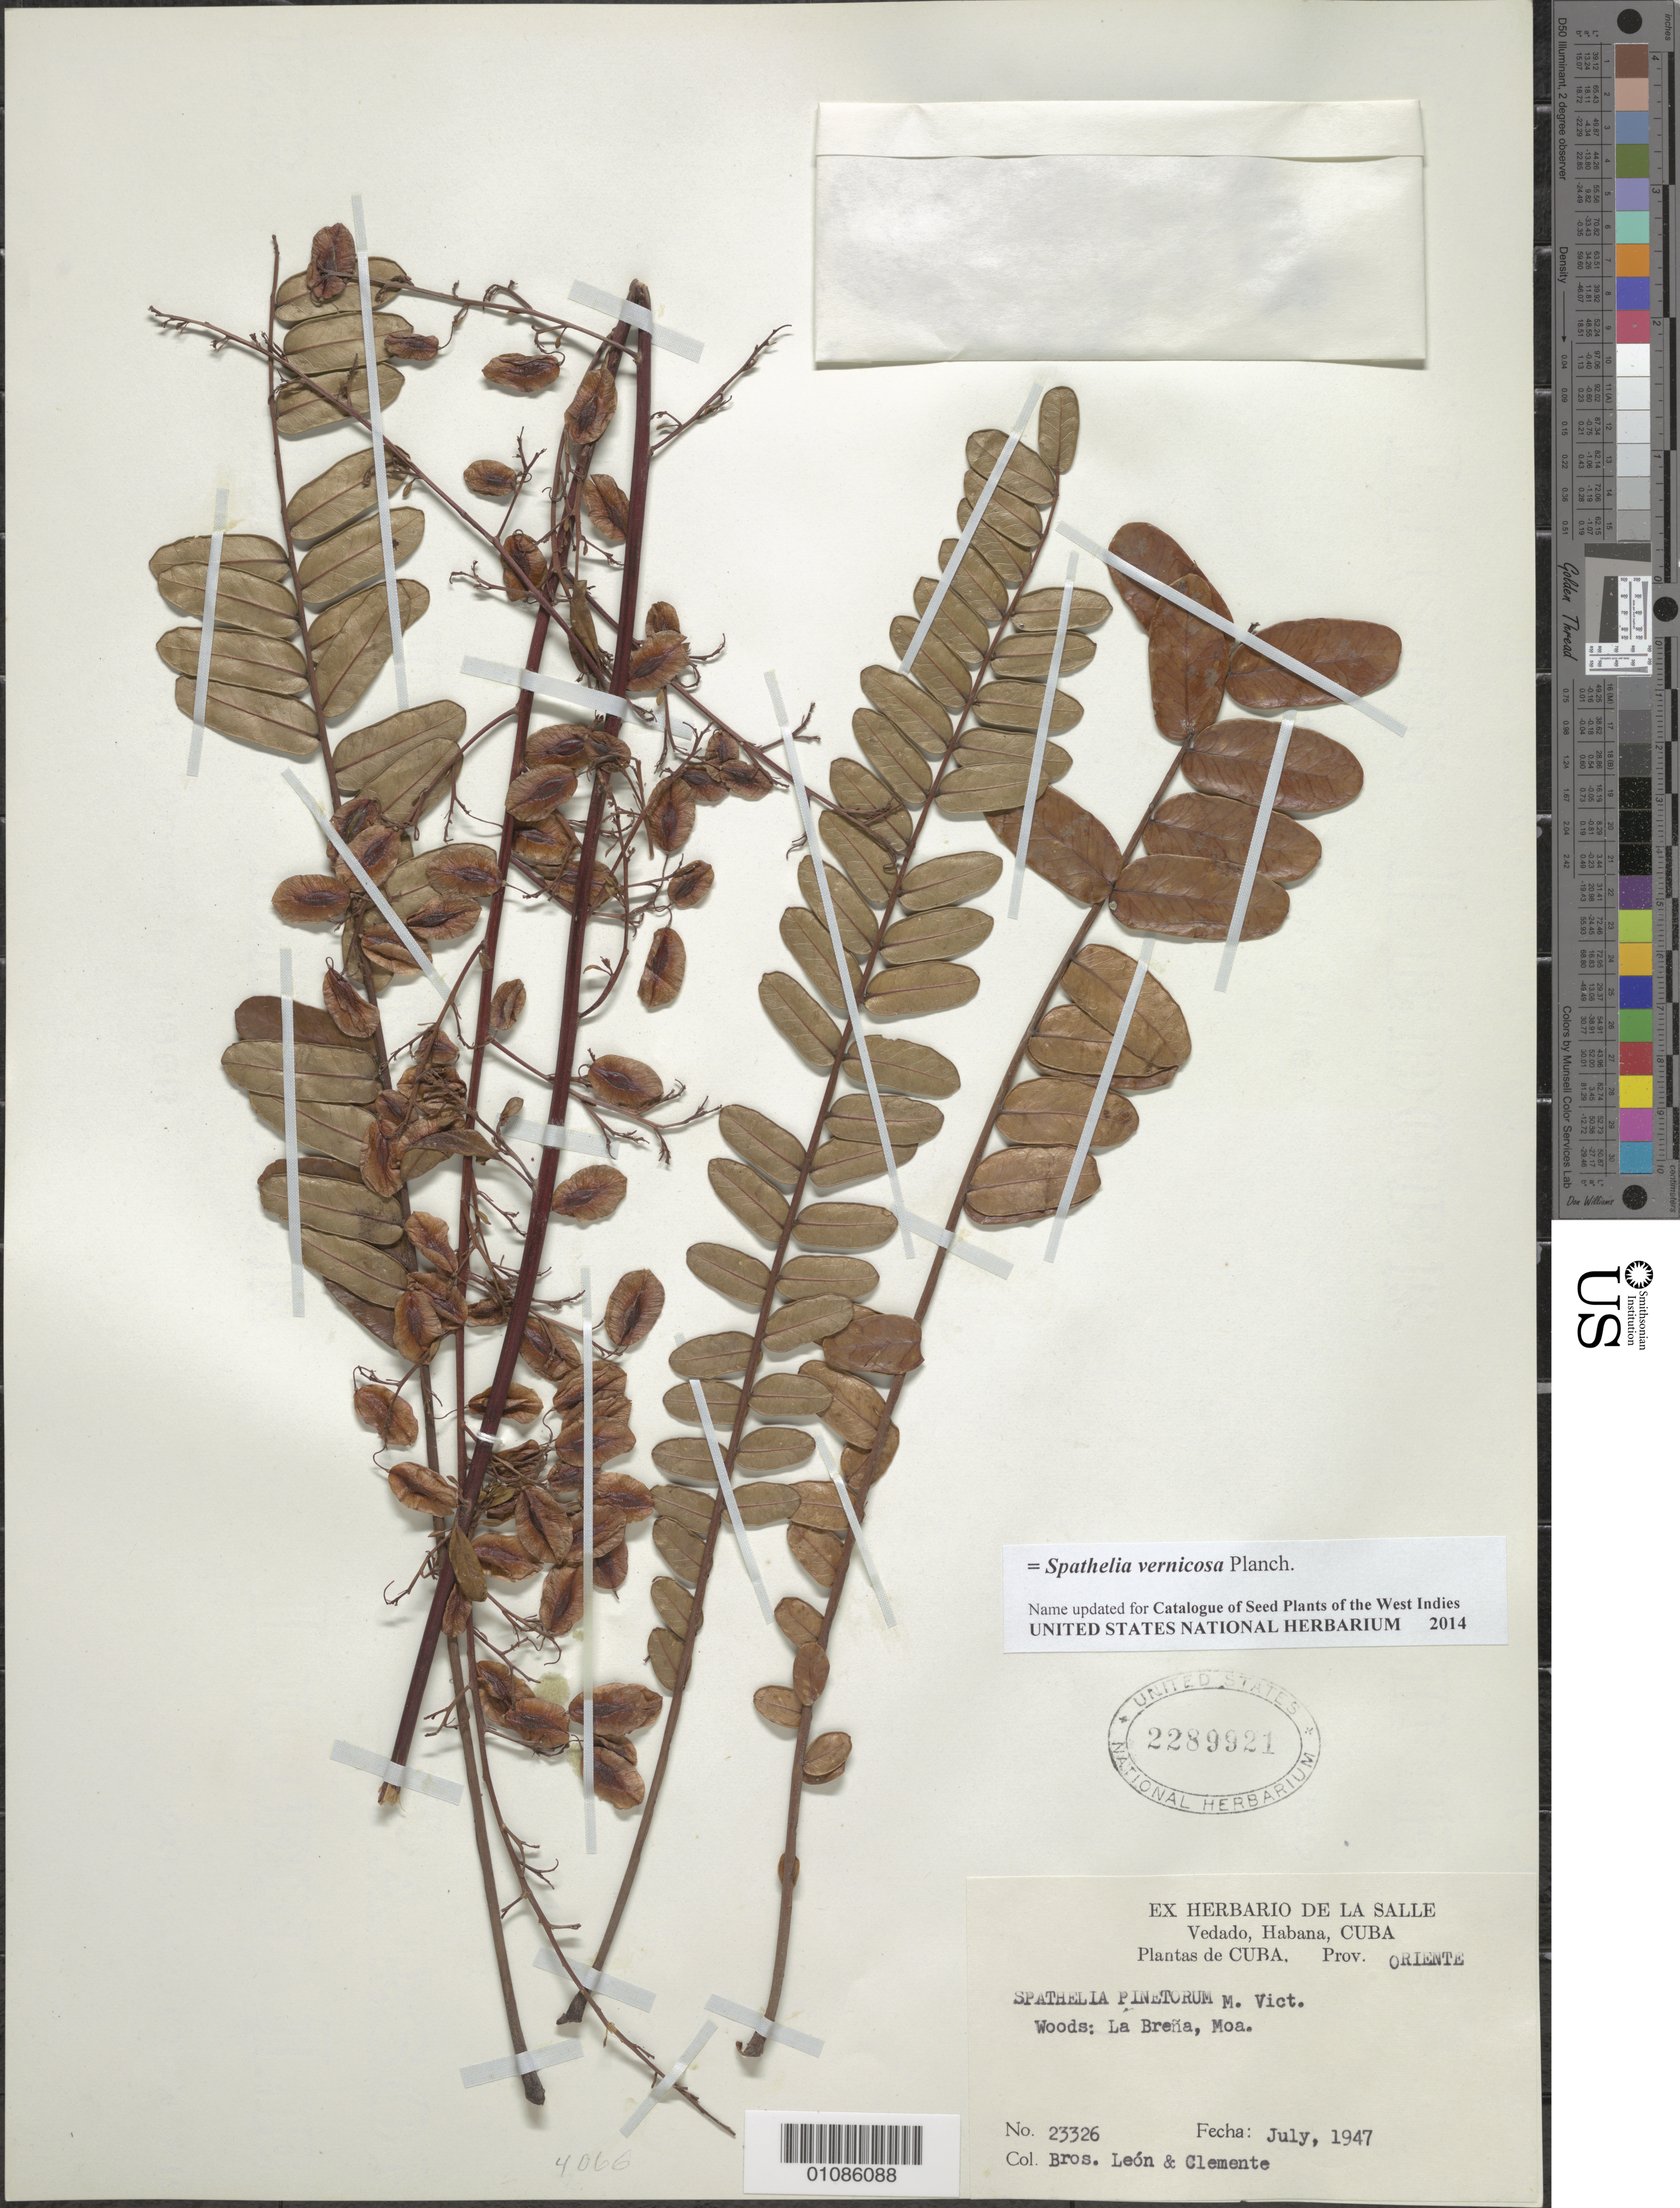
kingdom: Plantae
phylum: Tracheophyta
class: Magnoliopsida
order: Sapindales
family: Rutaceae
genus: Spathelia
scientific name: Spathelia vernicosa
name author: Planch.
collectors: Bro. León & Bro. Clemente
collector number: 23326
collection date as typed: Jul 1947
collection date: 1947-07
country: Cuba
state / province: Holguín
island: Cuba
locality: La Breña, Moa.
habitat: Woods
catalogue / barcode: US 2289921